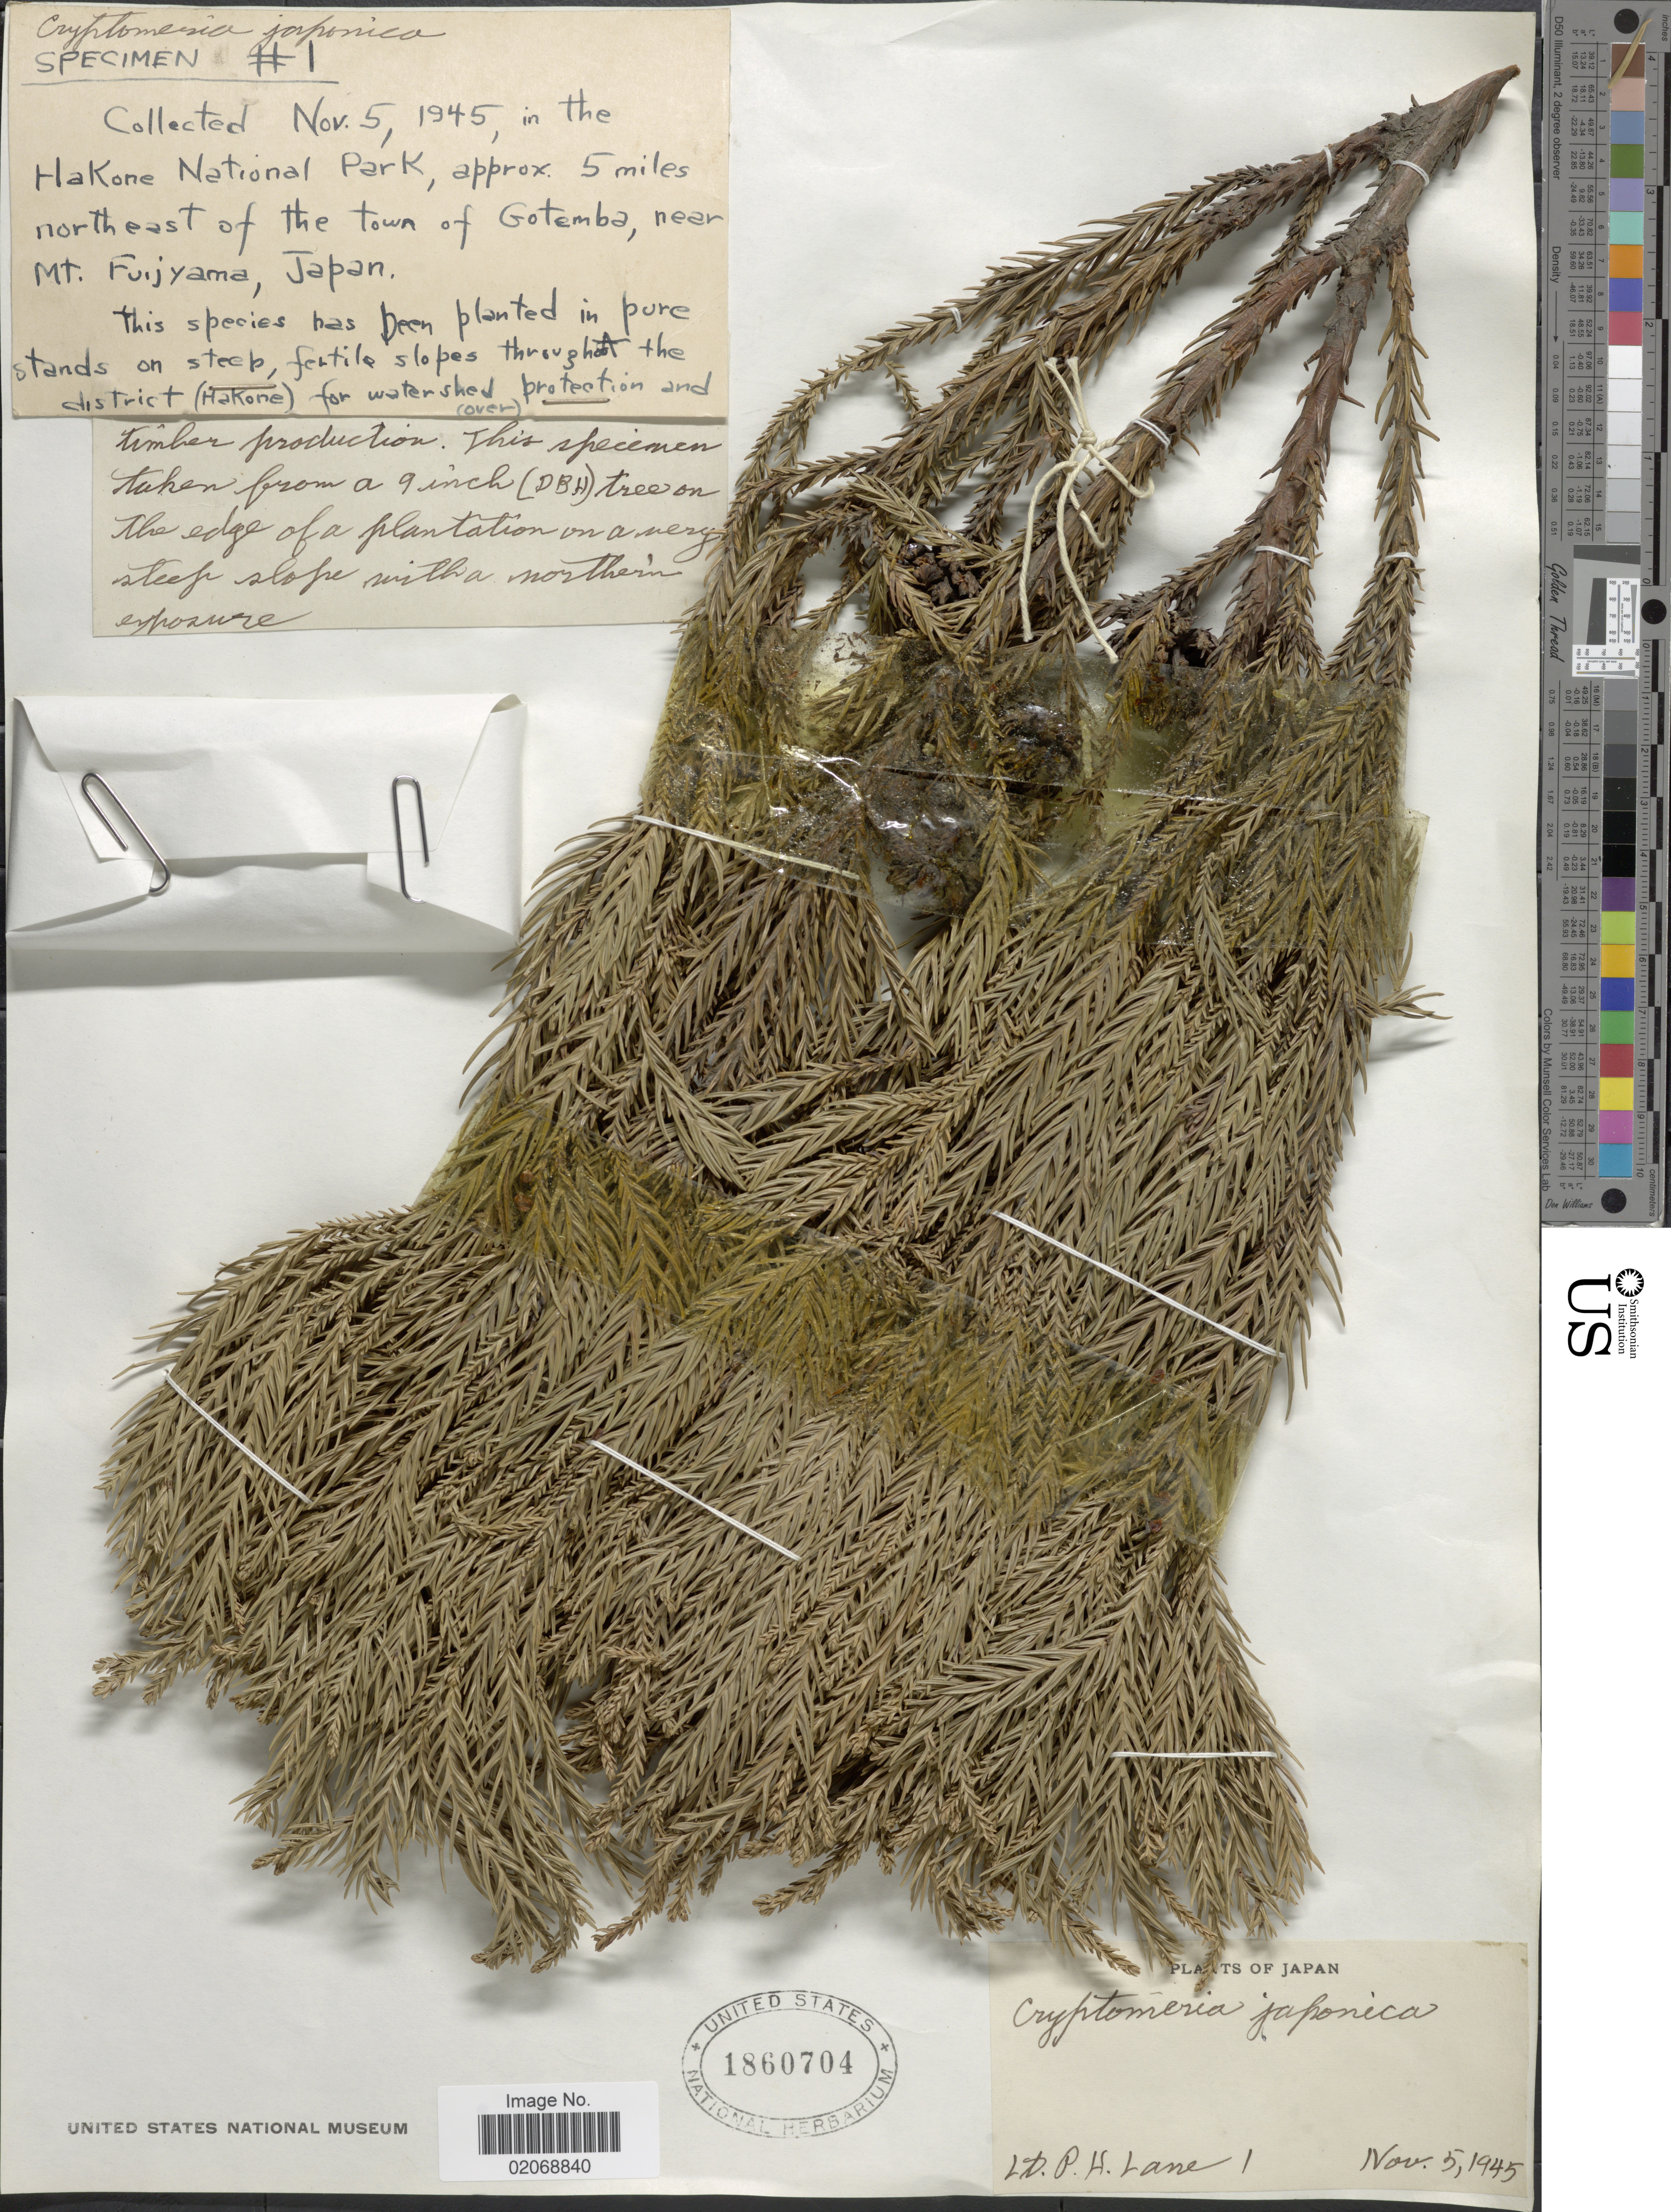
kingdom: Plantae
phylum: Tracheophyta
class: Pinopsida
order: Pinales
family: Cupressaceae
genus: Cryptomeria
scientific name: Cryptomeria japonica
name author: (Thunb. ex L. f.) D. Don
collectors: P. Lane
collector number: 1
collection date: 1945-11-05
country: Japan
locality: Hakone National Park, approx. 5 miles northeast of the town of Gotemba, near Mt. Fujiyama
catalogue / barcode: US 1860704